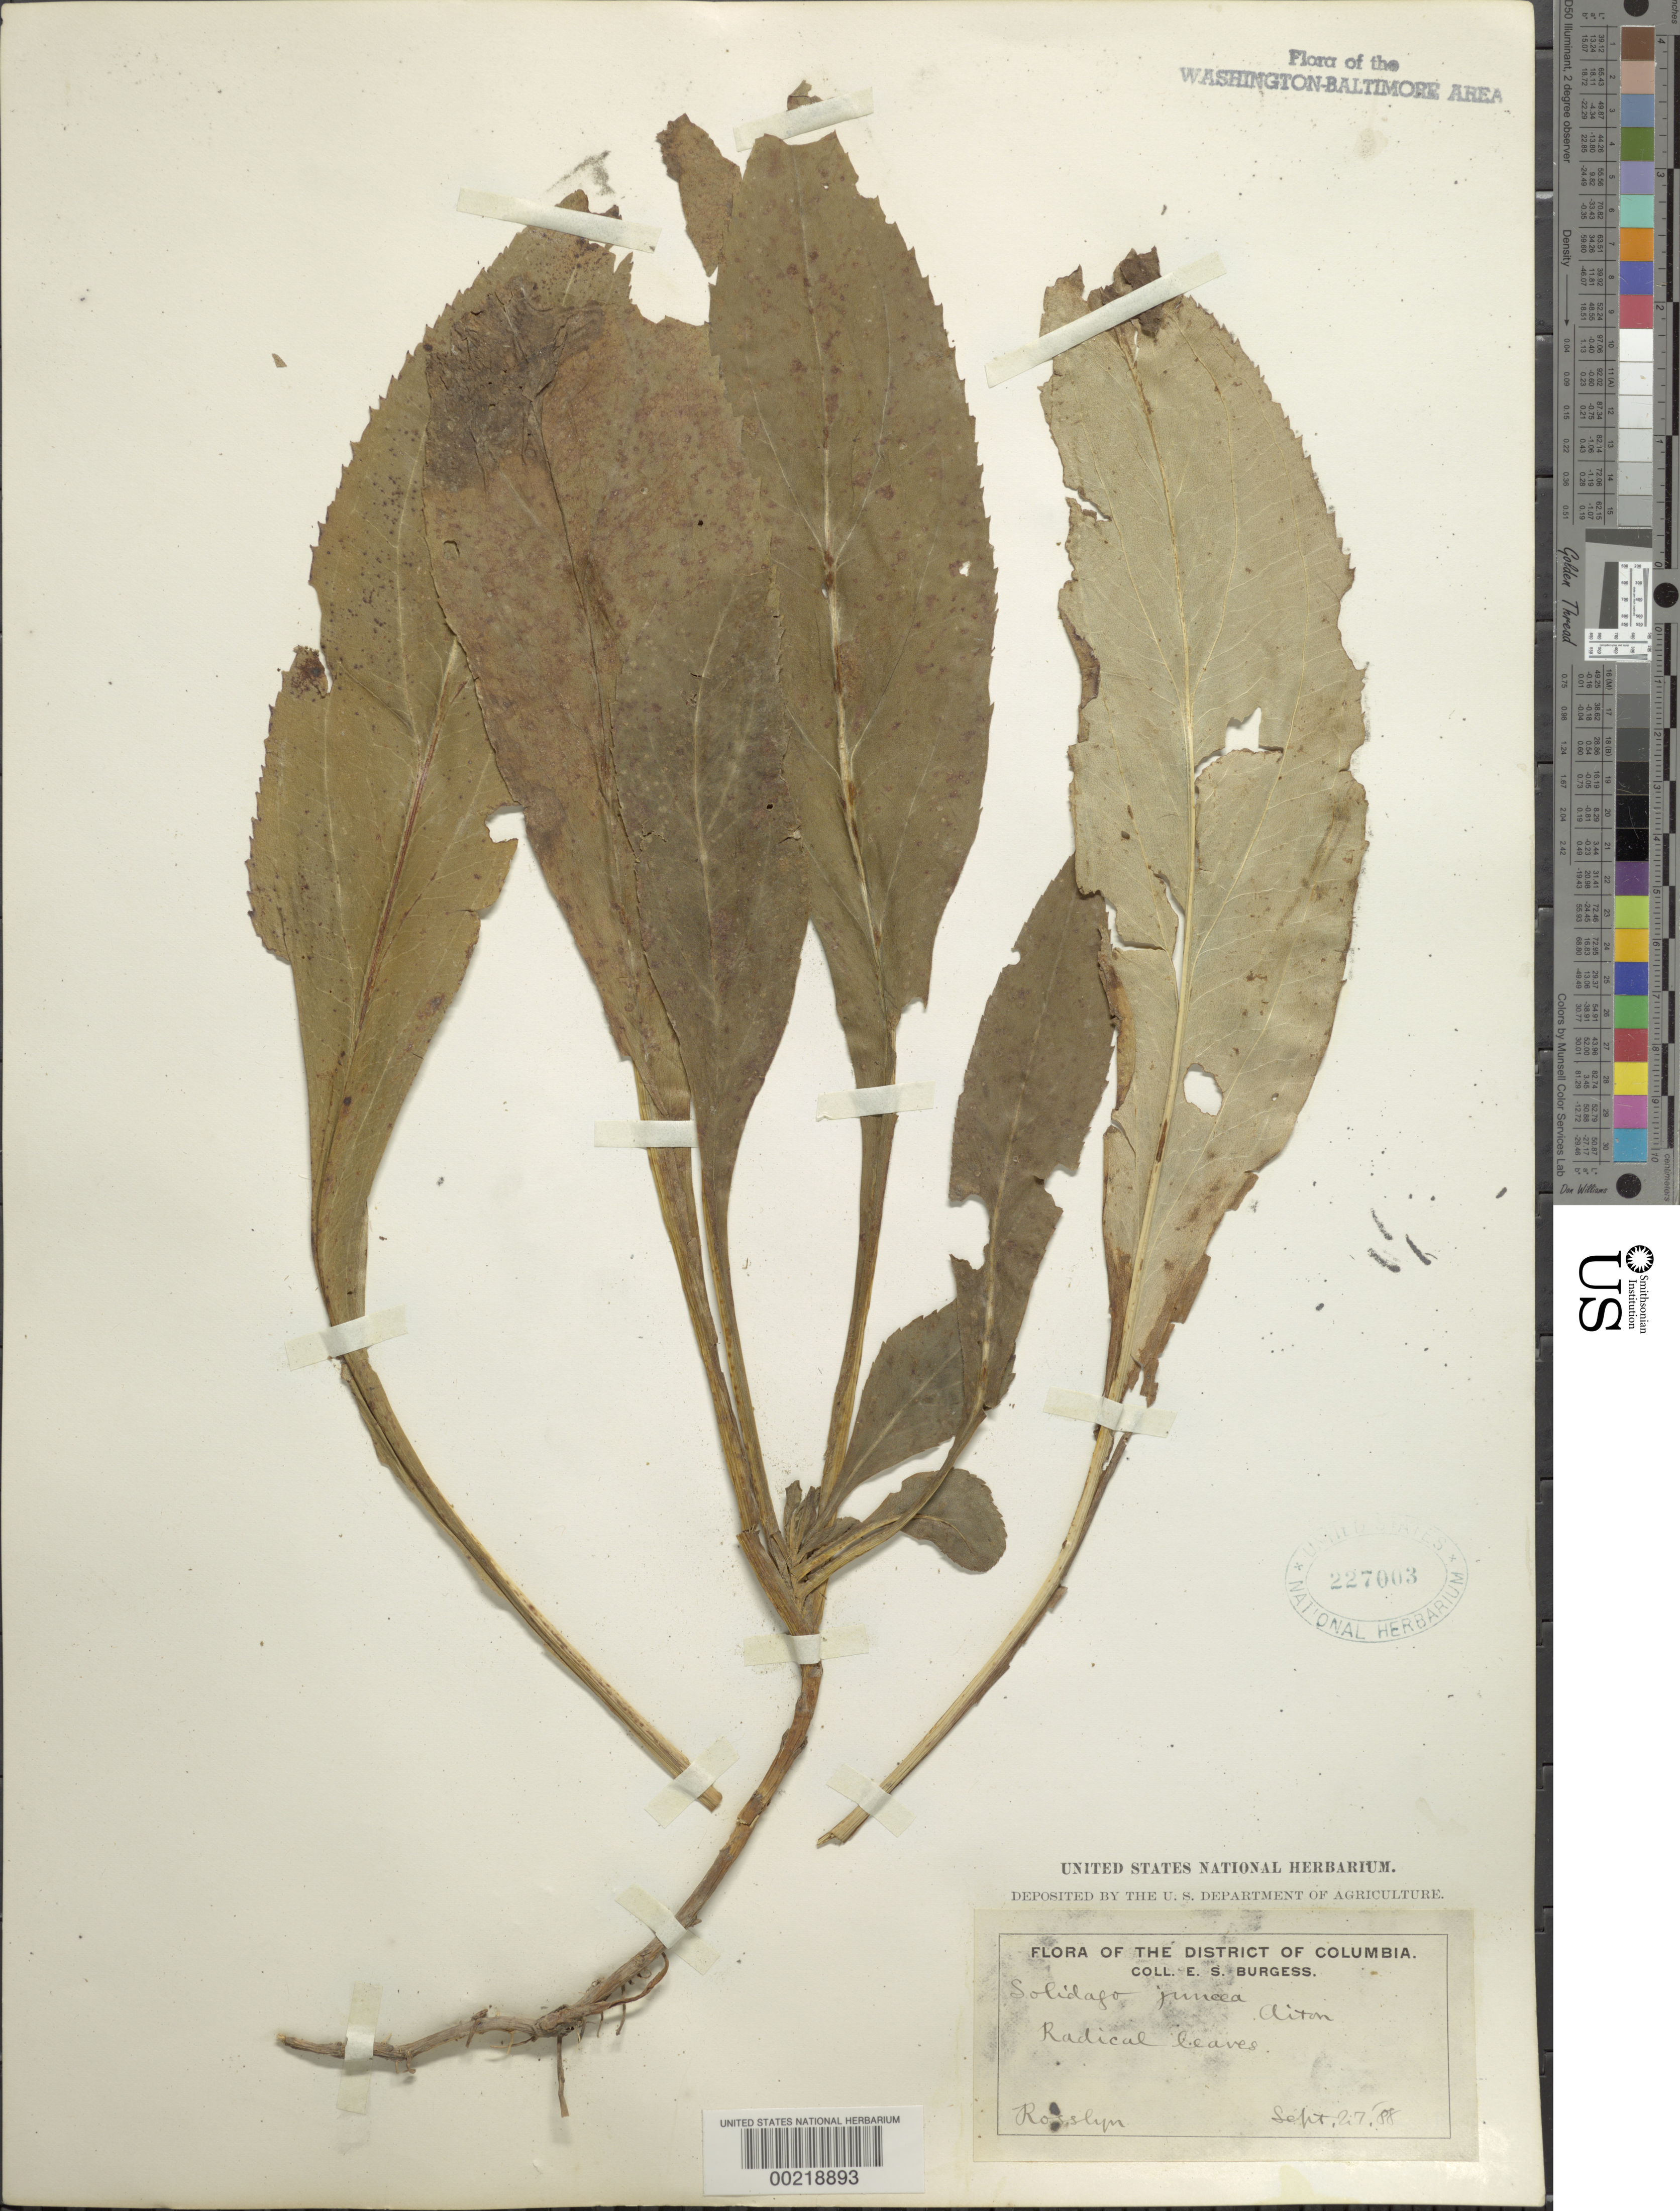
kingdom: Plantae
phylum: Tracheophyta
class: Magnoliopsida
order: Asterales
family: Asteraceae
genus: Solidago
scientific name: Solidago juncea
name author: Aiton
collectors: E. Burgess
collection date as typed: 27 Sep 1888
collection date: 1888-09-27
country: United States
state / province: Virginia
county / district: Arlington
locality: Rosslyn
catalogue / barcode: US 227003